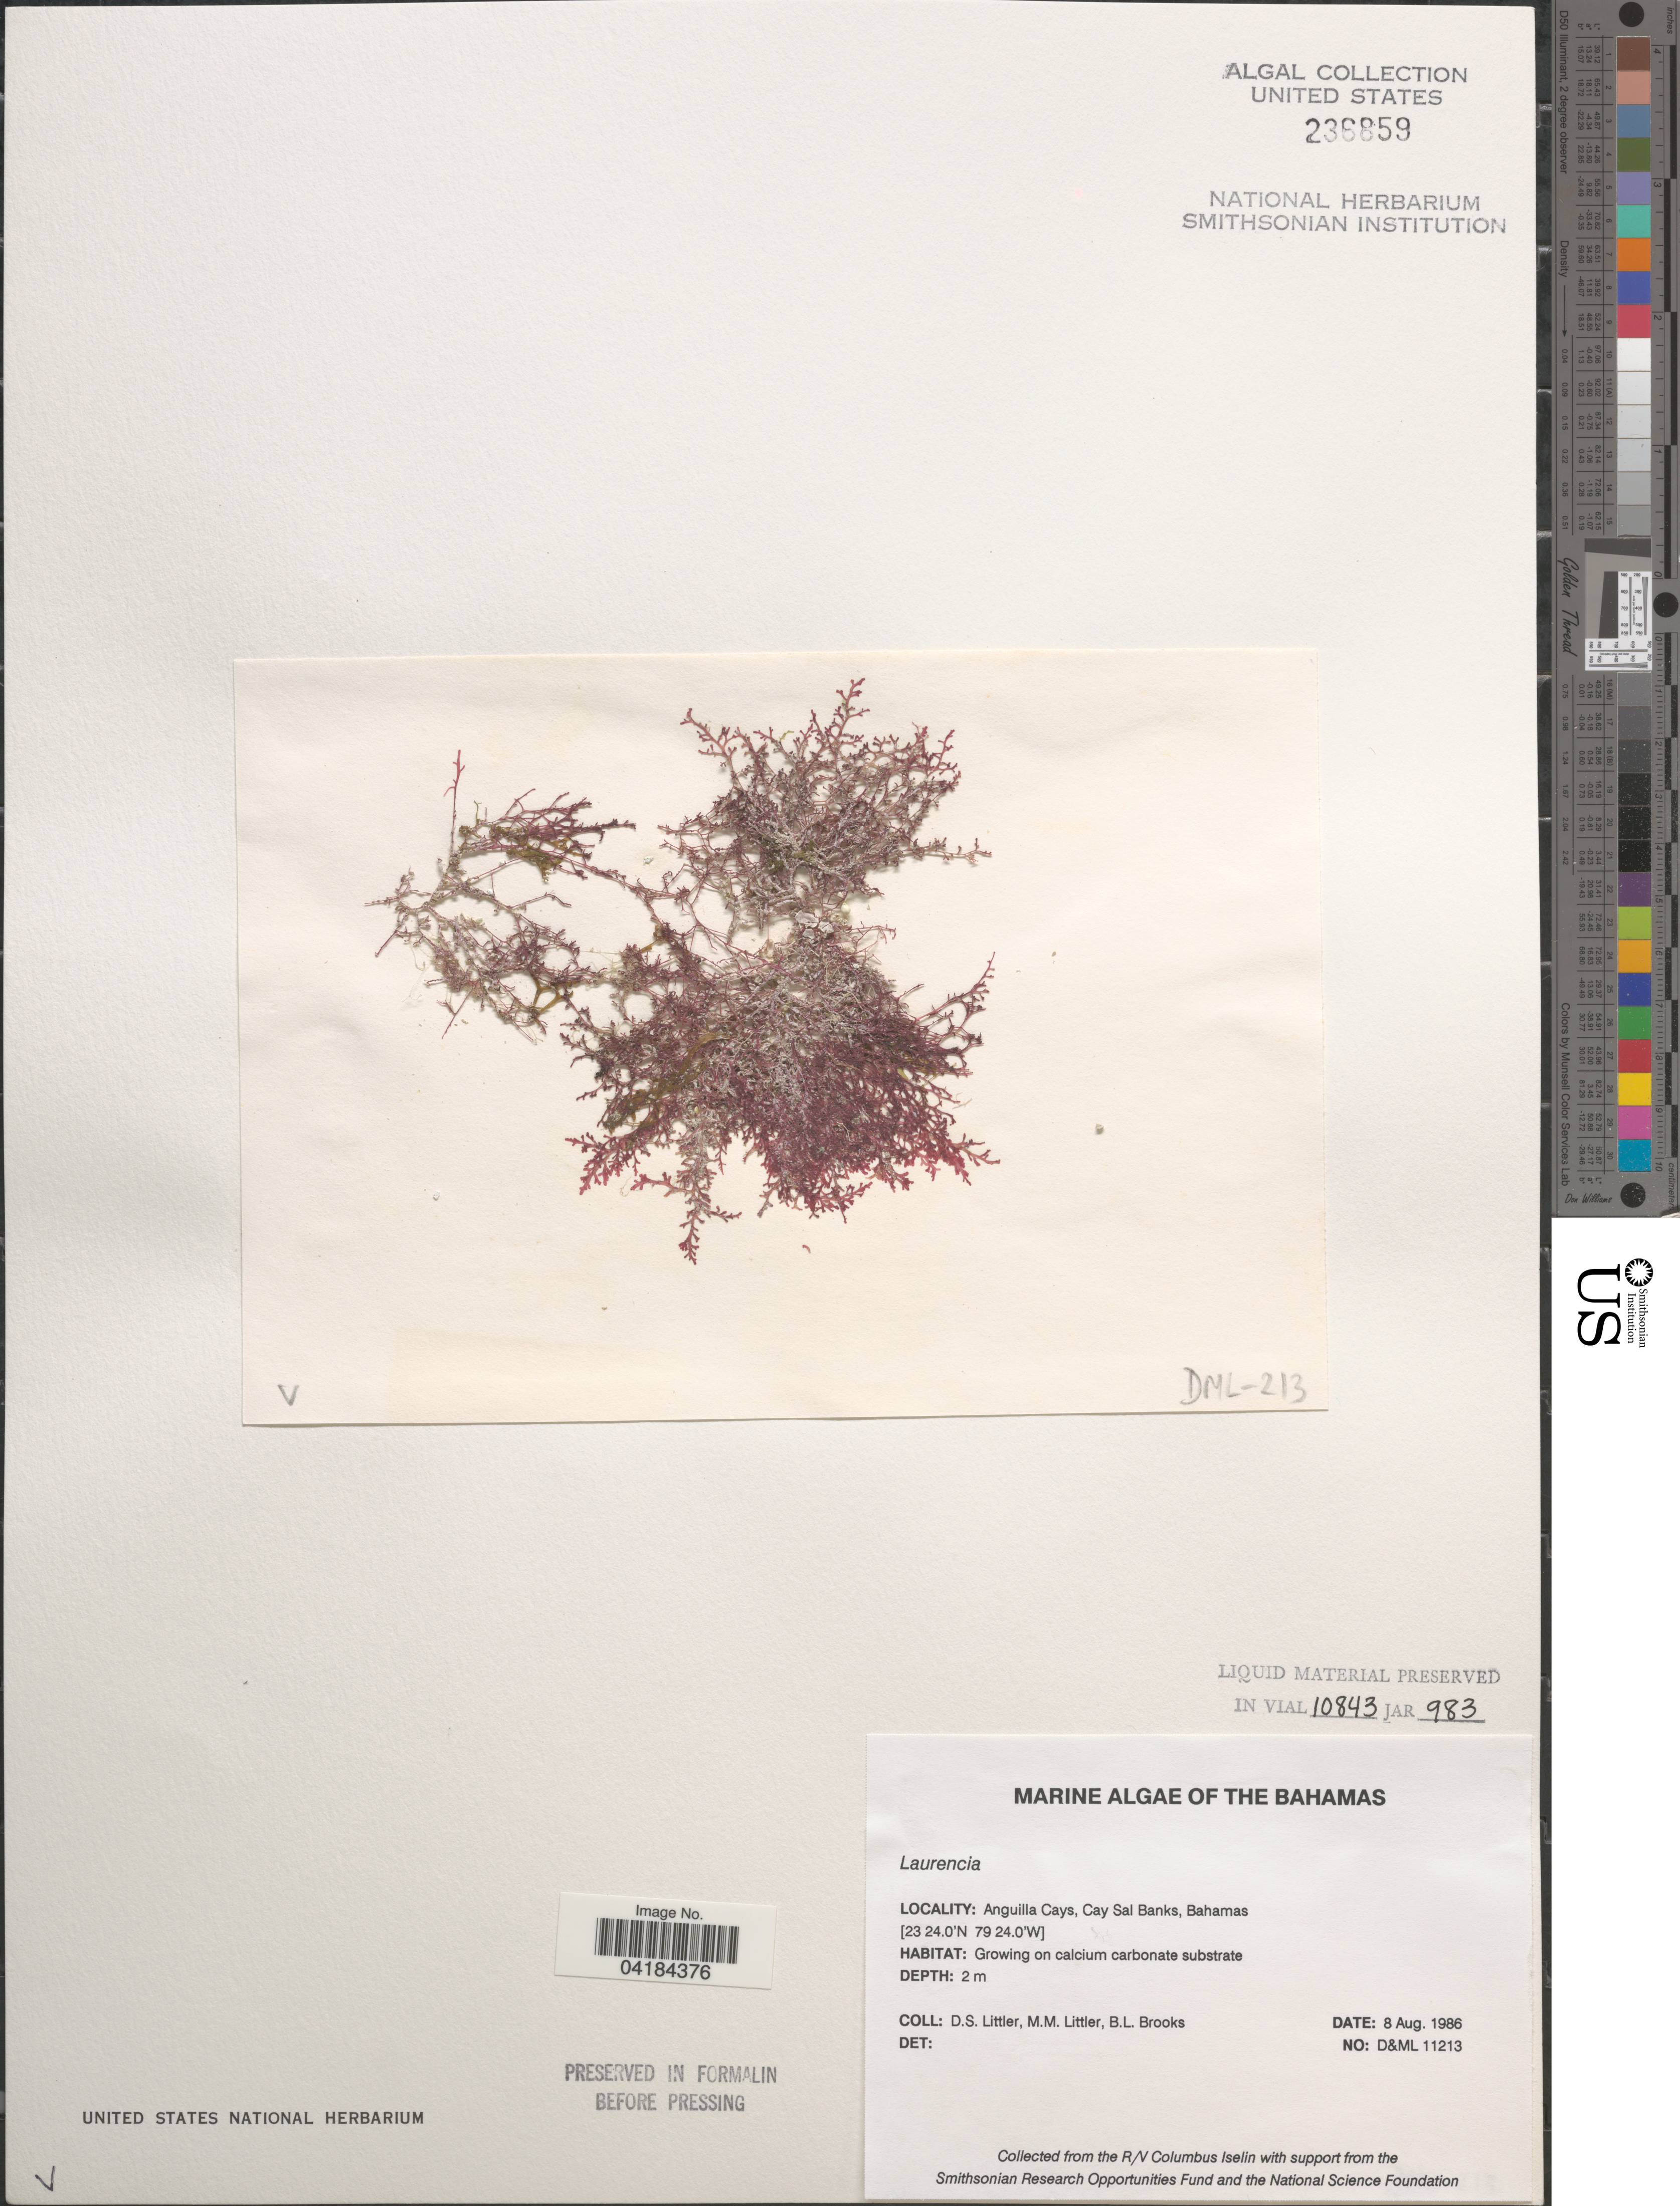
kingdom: Plantae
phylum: Rhodophyta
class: Florideophyceae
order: Ceramiales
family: Rhodomelaceae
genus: Laurencia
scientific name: Laurencia sp.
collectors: D. S. Littler & B. Brooks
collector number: D&ML11213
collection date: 1986-08-08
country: Bahamas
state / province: Anguilla Cays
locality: The Bahamas, Anguilla Cays, Cay Sal Banks, Bahamas.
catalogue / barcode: US 236859